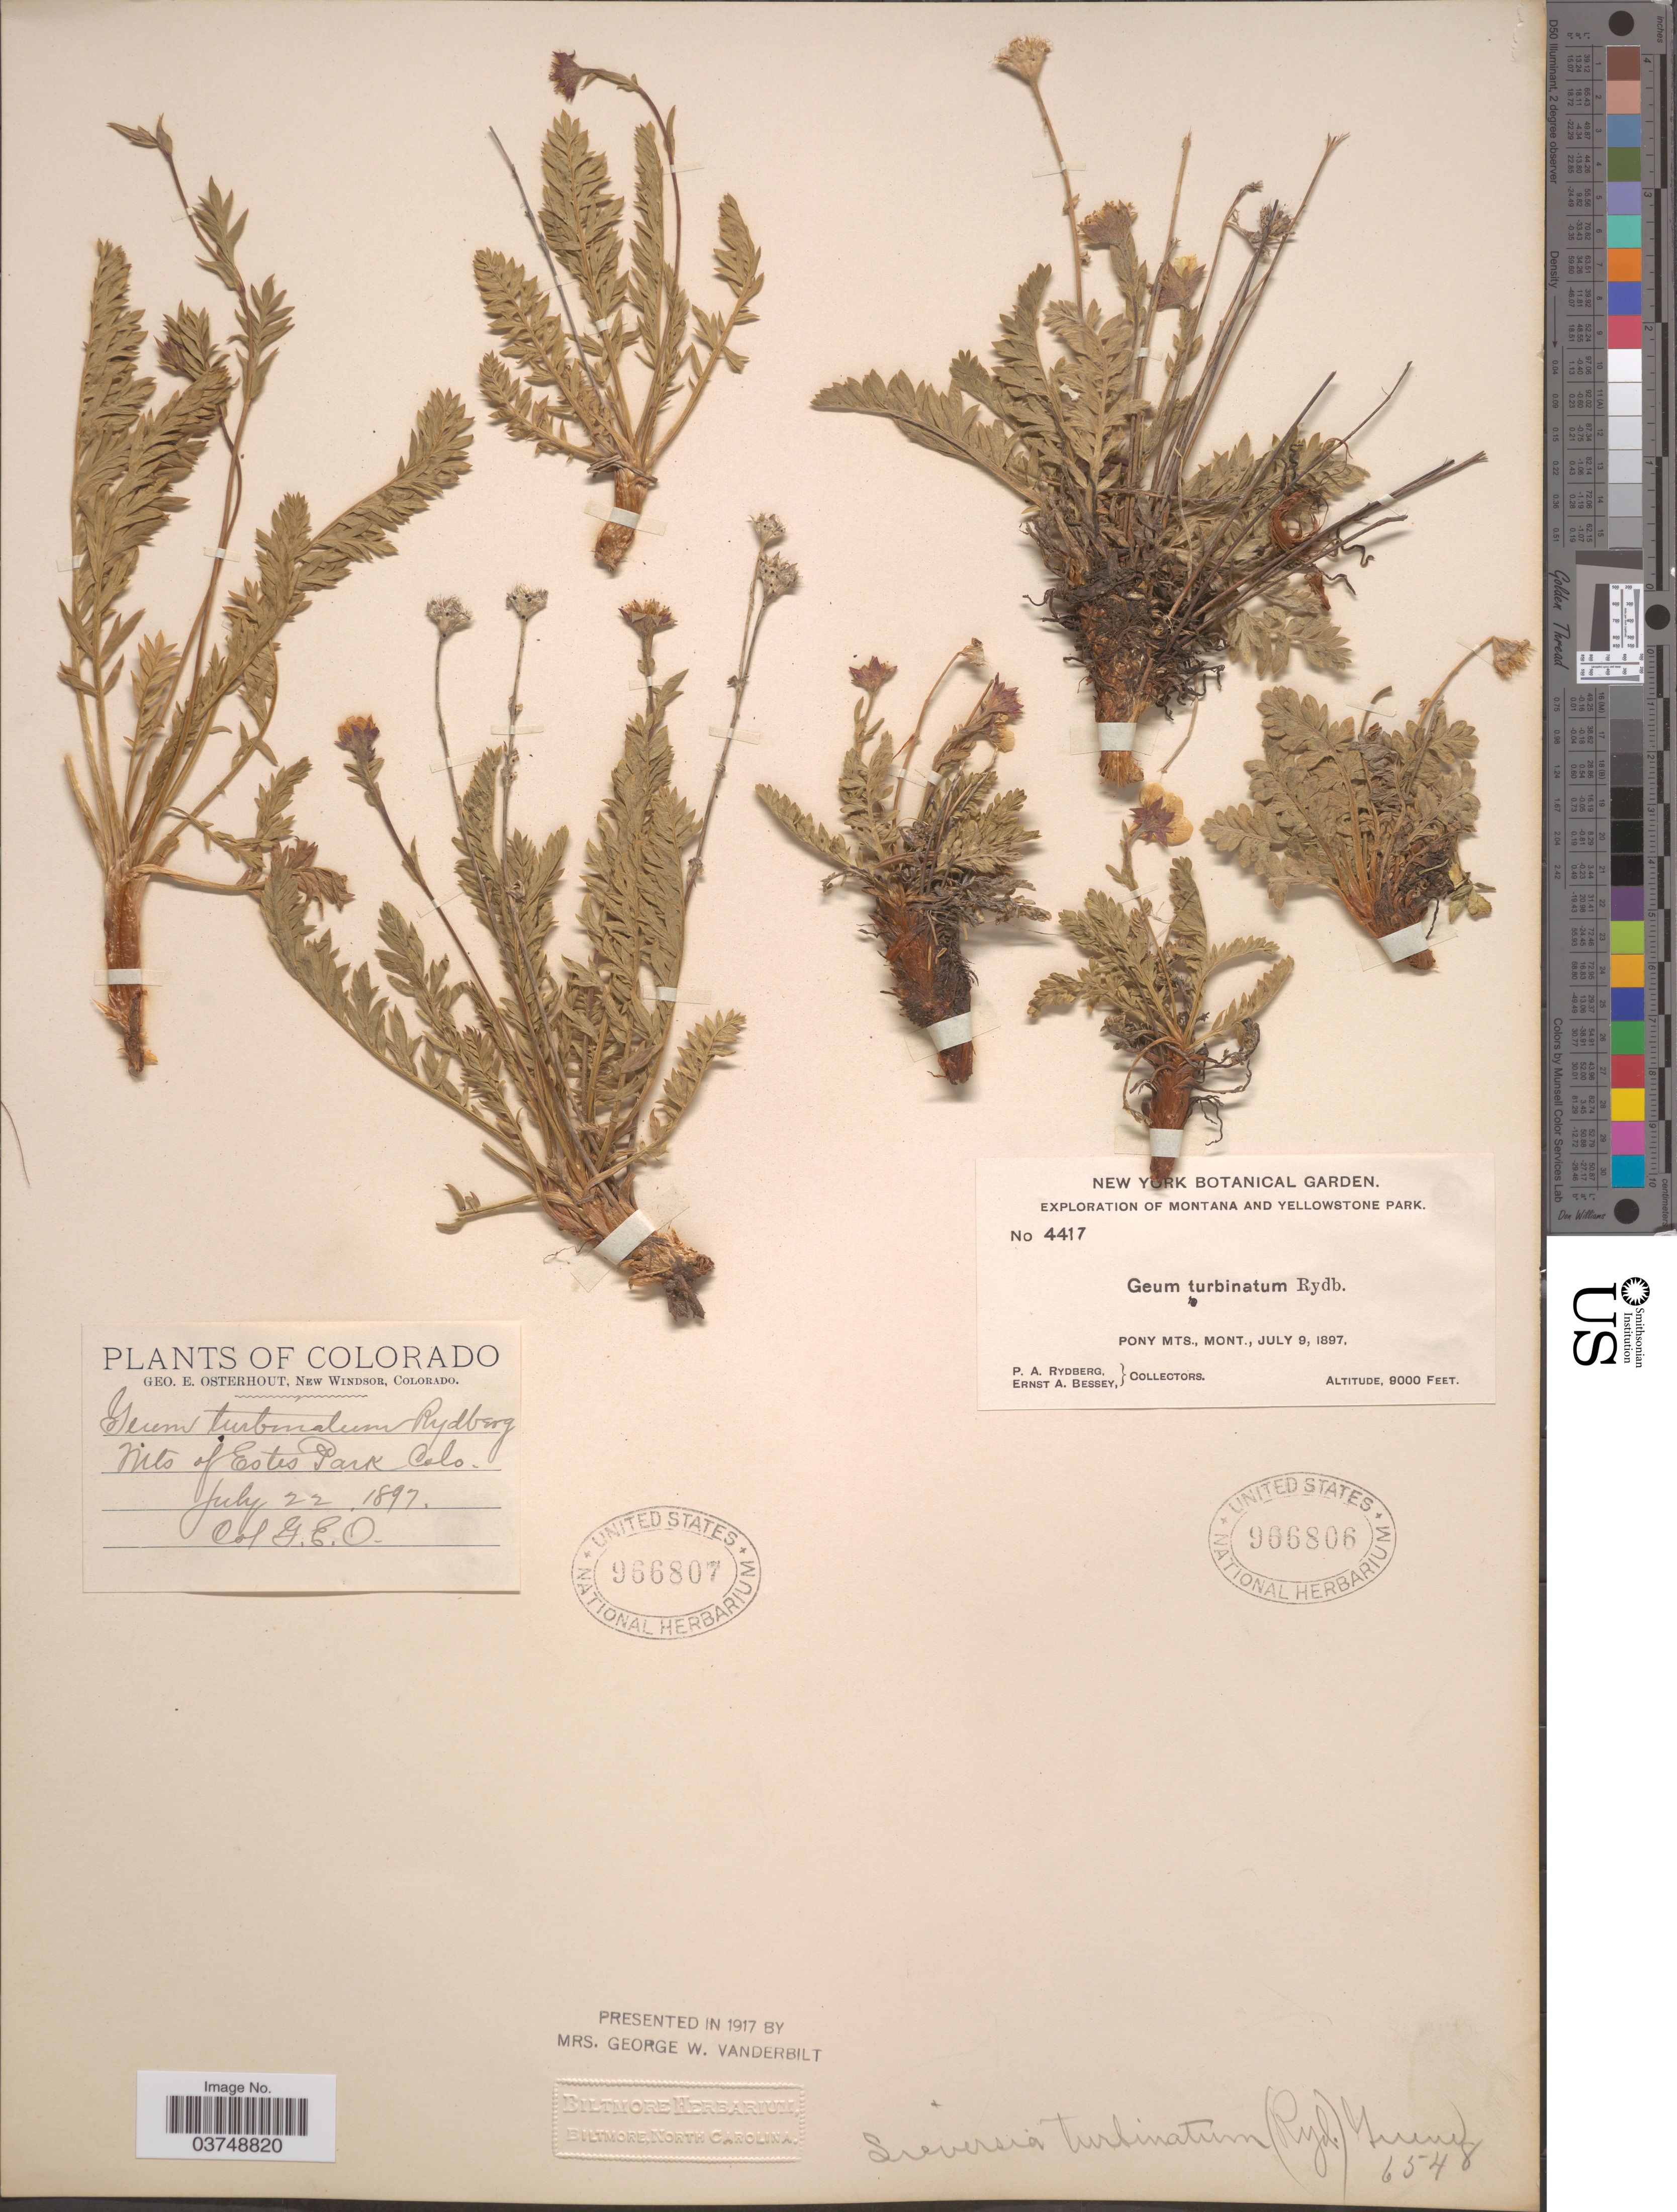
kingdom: Plantae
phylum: Tracheophyta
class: Magnoliopsida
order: Rosales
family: Rosaceae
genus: Geum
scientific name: Geum rossii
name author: (R. Br.) Ser.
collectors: G. Osterhout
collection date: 1897-07-22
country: United States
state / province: Colorado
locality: Mts. of Estes Park.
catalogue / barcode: US 966807-2